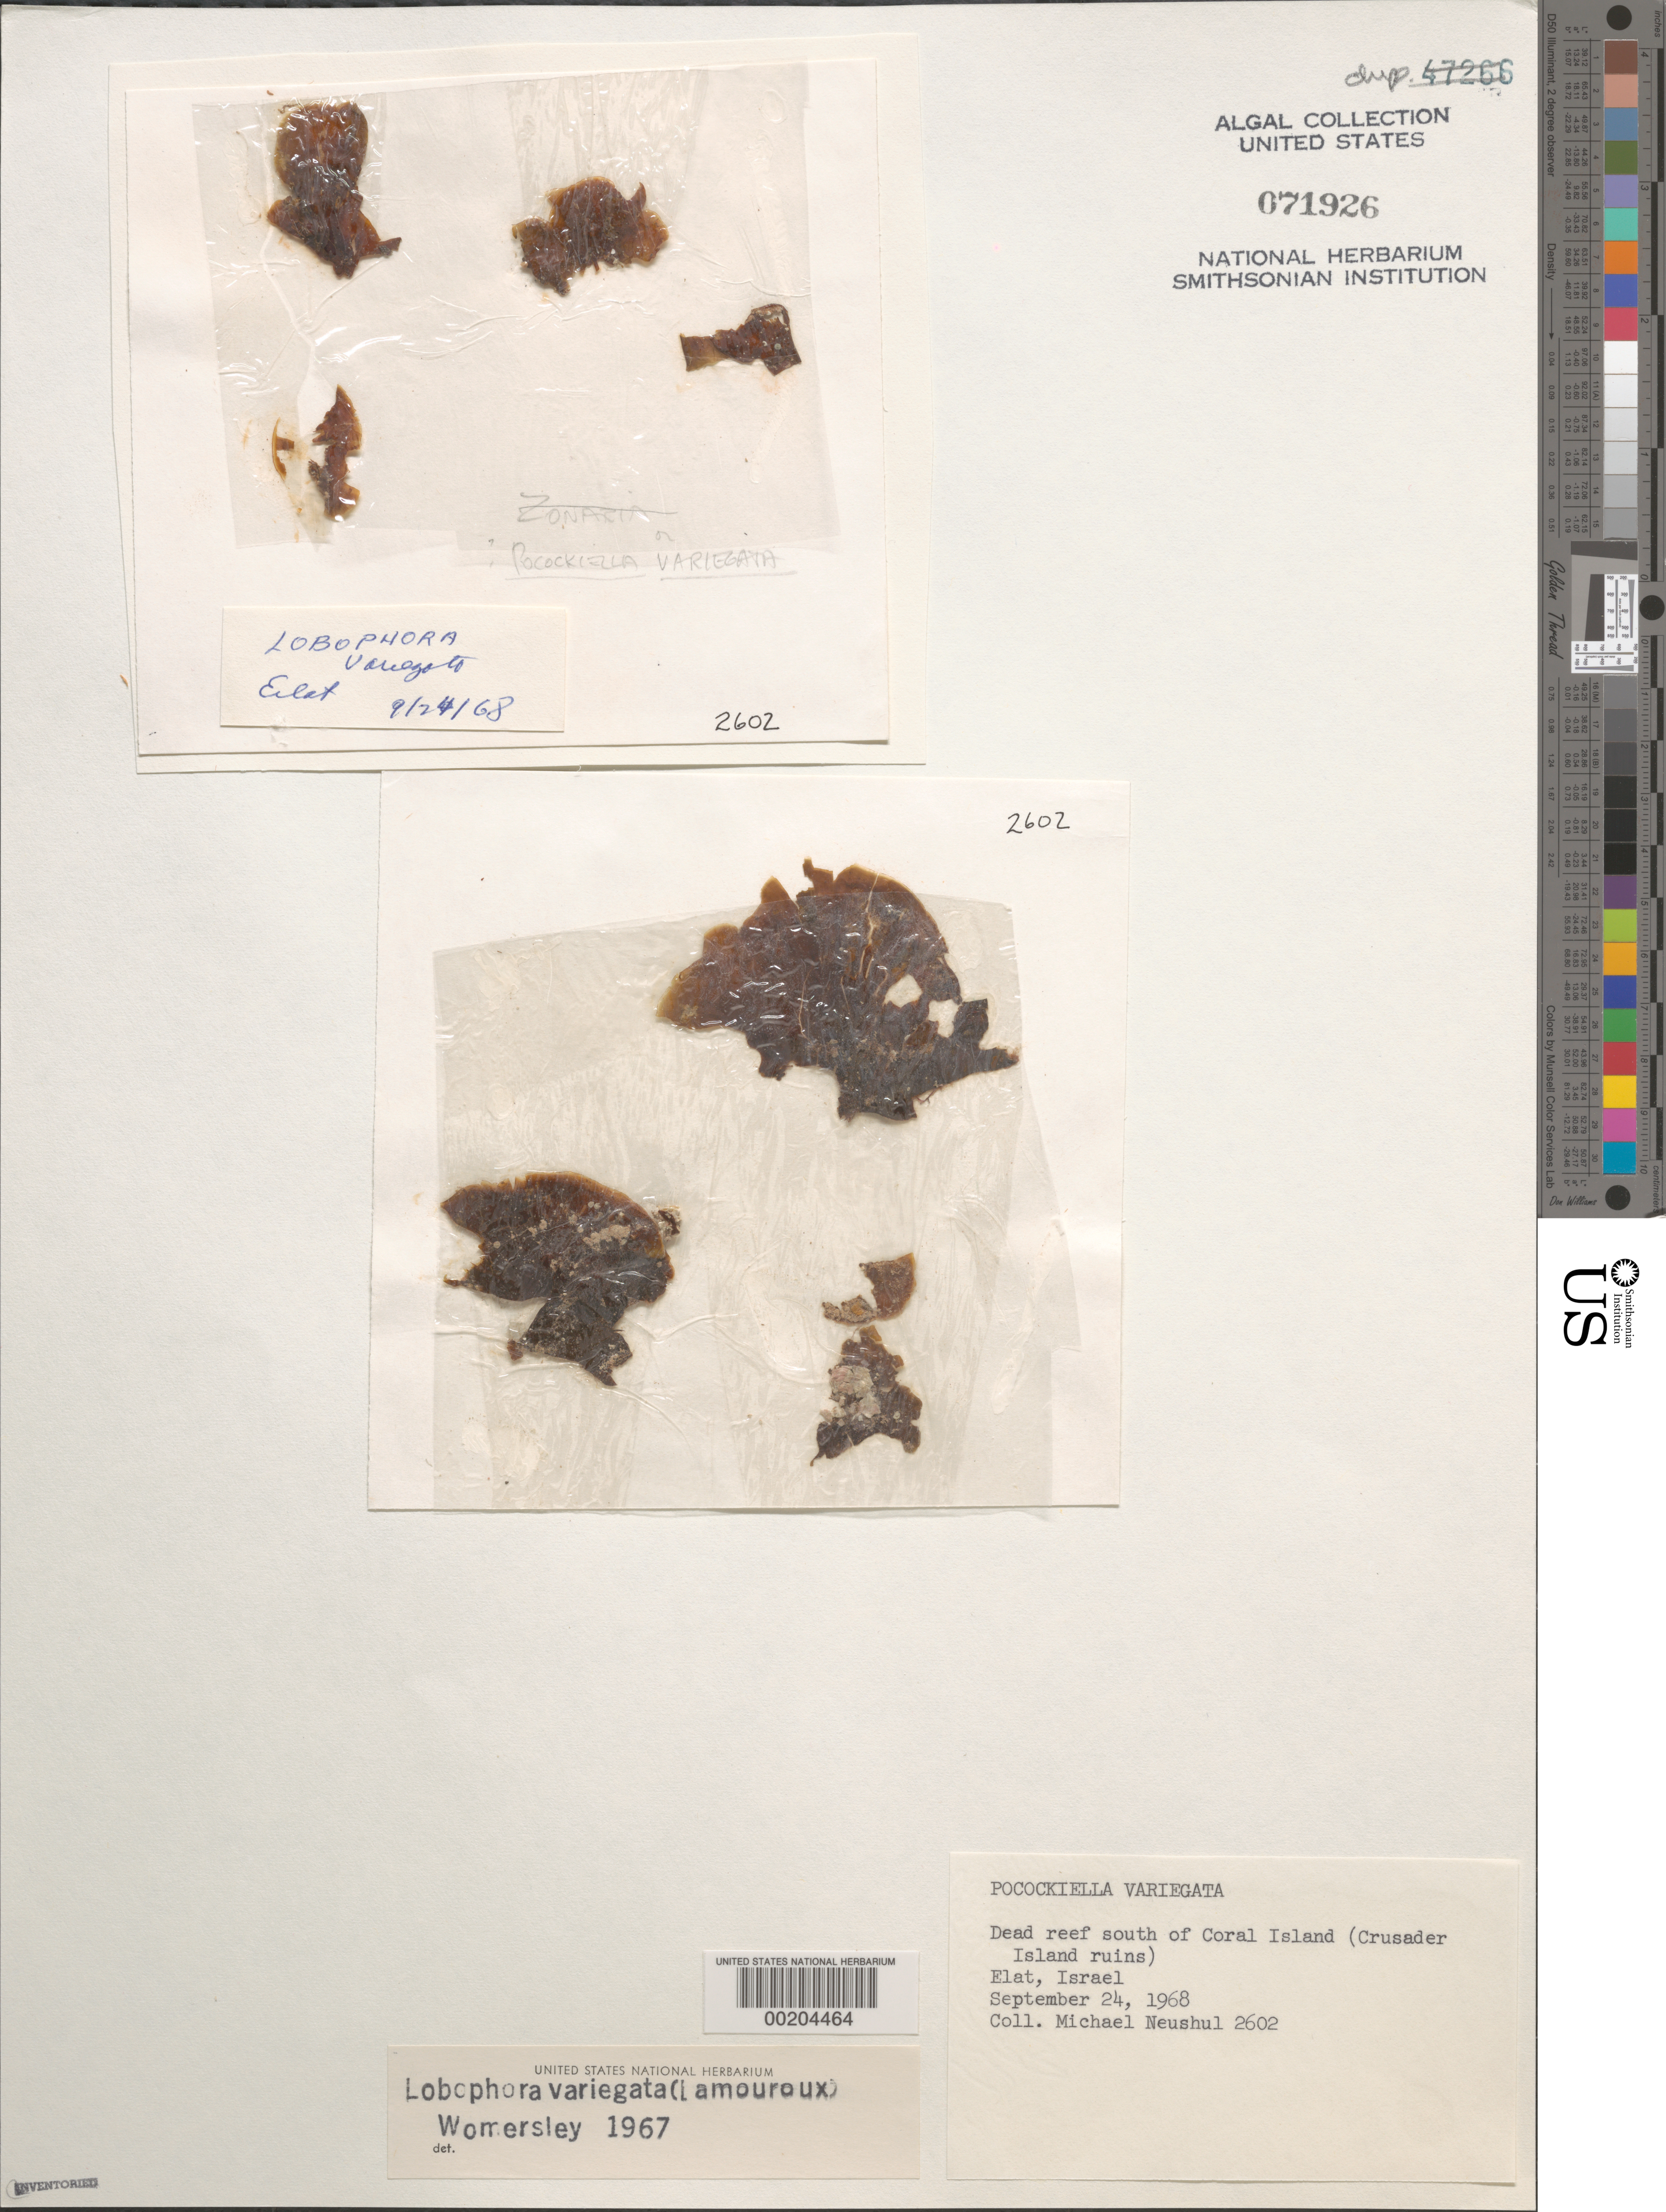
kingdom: Chromista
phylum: Ochrophyta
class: Phaeophyceae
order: Dictyotales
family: Dictyotaceae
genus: Lobophora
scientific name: Lobophora variegata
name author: (J.V.Lamouroux) Womersley & E.C. Oliveira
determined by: Womersley, H. B. S.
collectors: M. Neushul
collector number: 2602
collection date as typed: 24 Sep 1968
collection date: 1968-09-24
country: Israel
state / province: Southern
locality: Elat, dead reef south of Coral Island, Crusader Island ruins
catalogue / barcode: US 71926